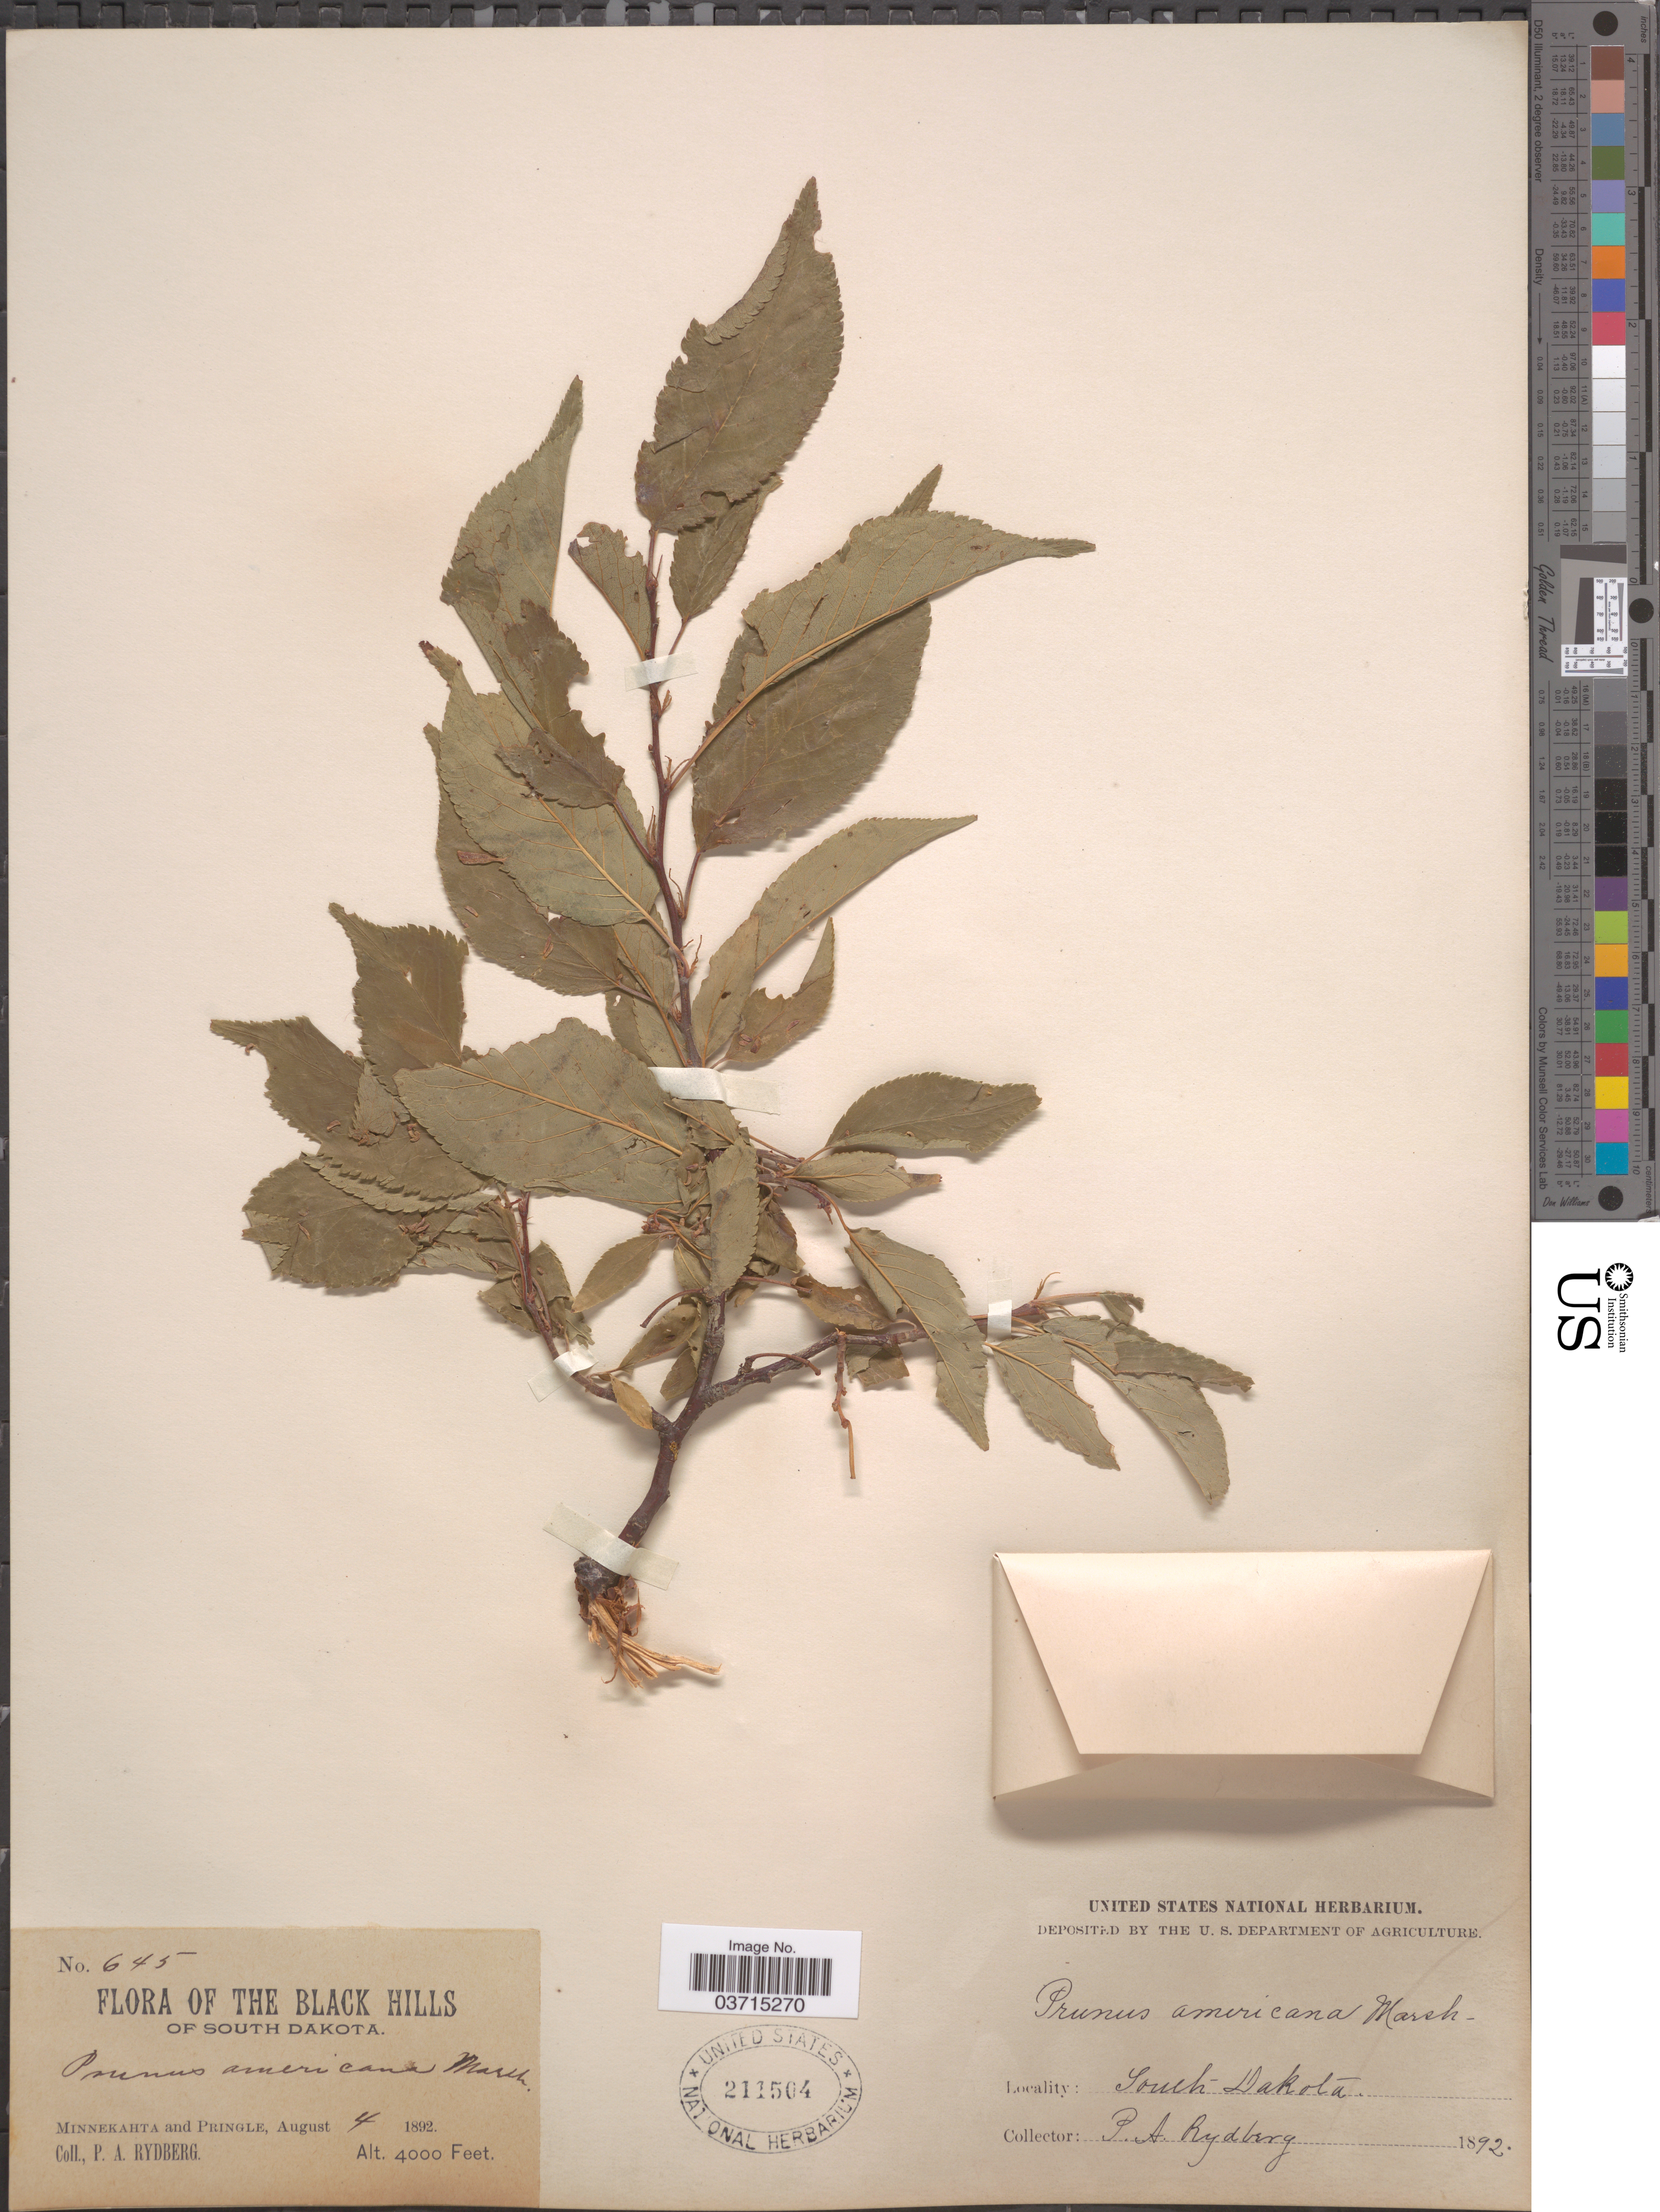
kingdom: Plantae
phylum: Tracheophyta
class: Magnoliopsida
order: Rosales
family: Rosaceae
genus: Prunus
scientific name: Prunus americana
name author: Marshall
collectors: P. A. Rydberg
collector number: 645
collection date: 1892-08-04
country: United States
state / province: South Dakota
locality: The Black Hills of South Dakota. Minnekahta and Pringle.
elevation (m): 1219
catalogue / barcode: US 211504